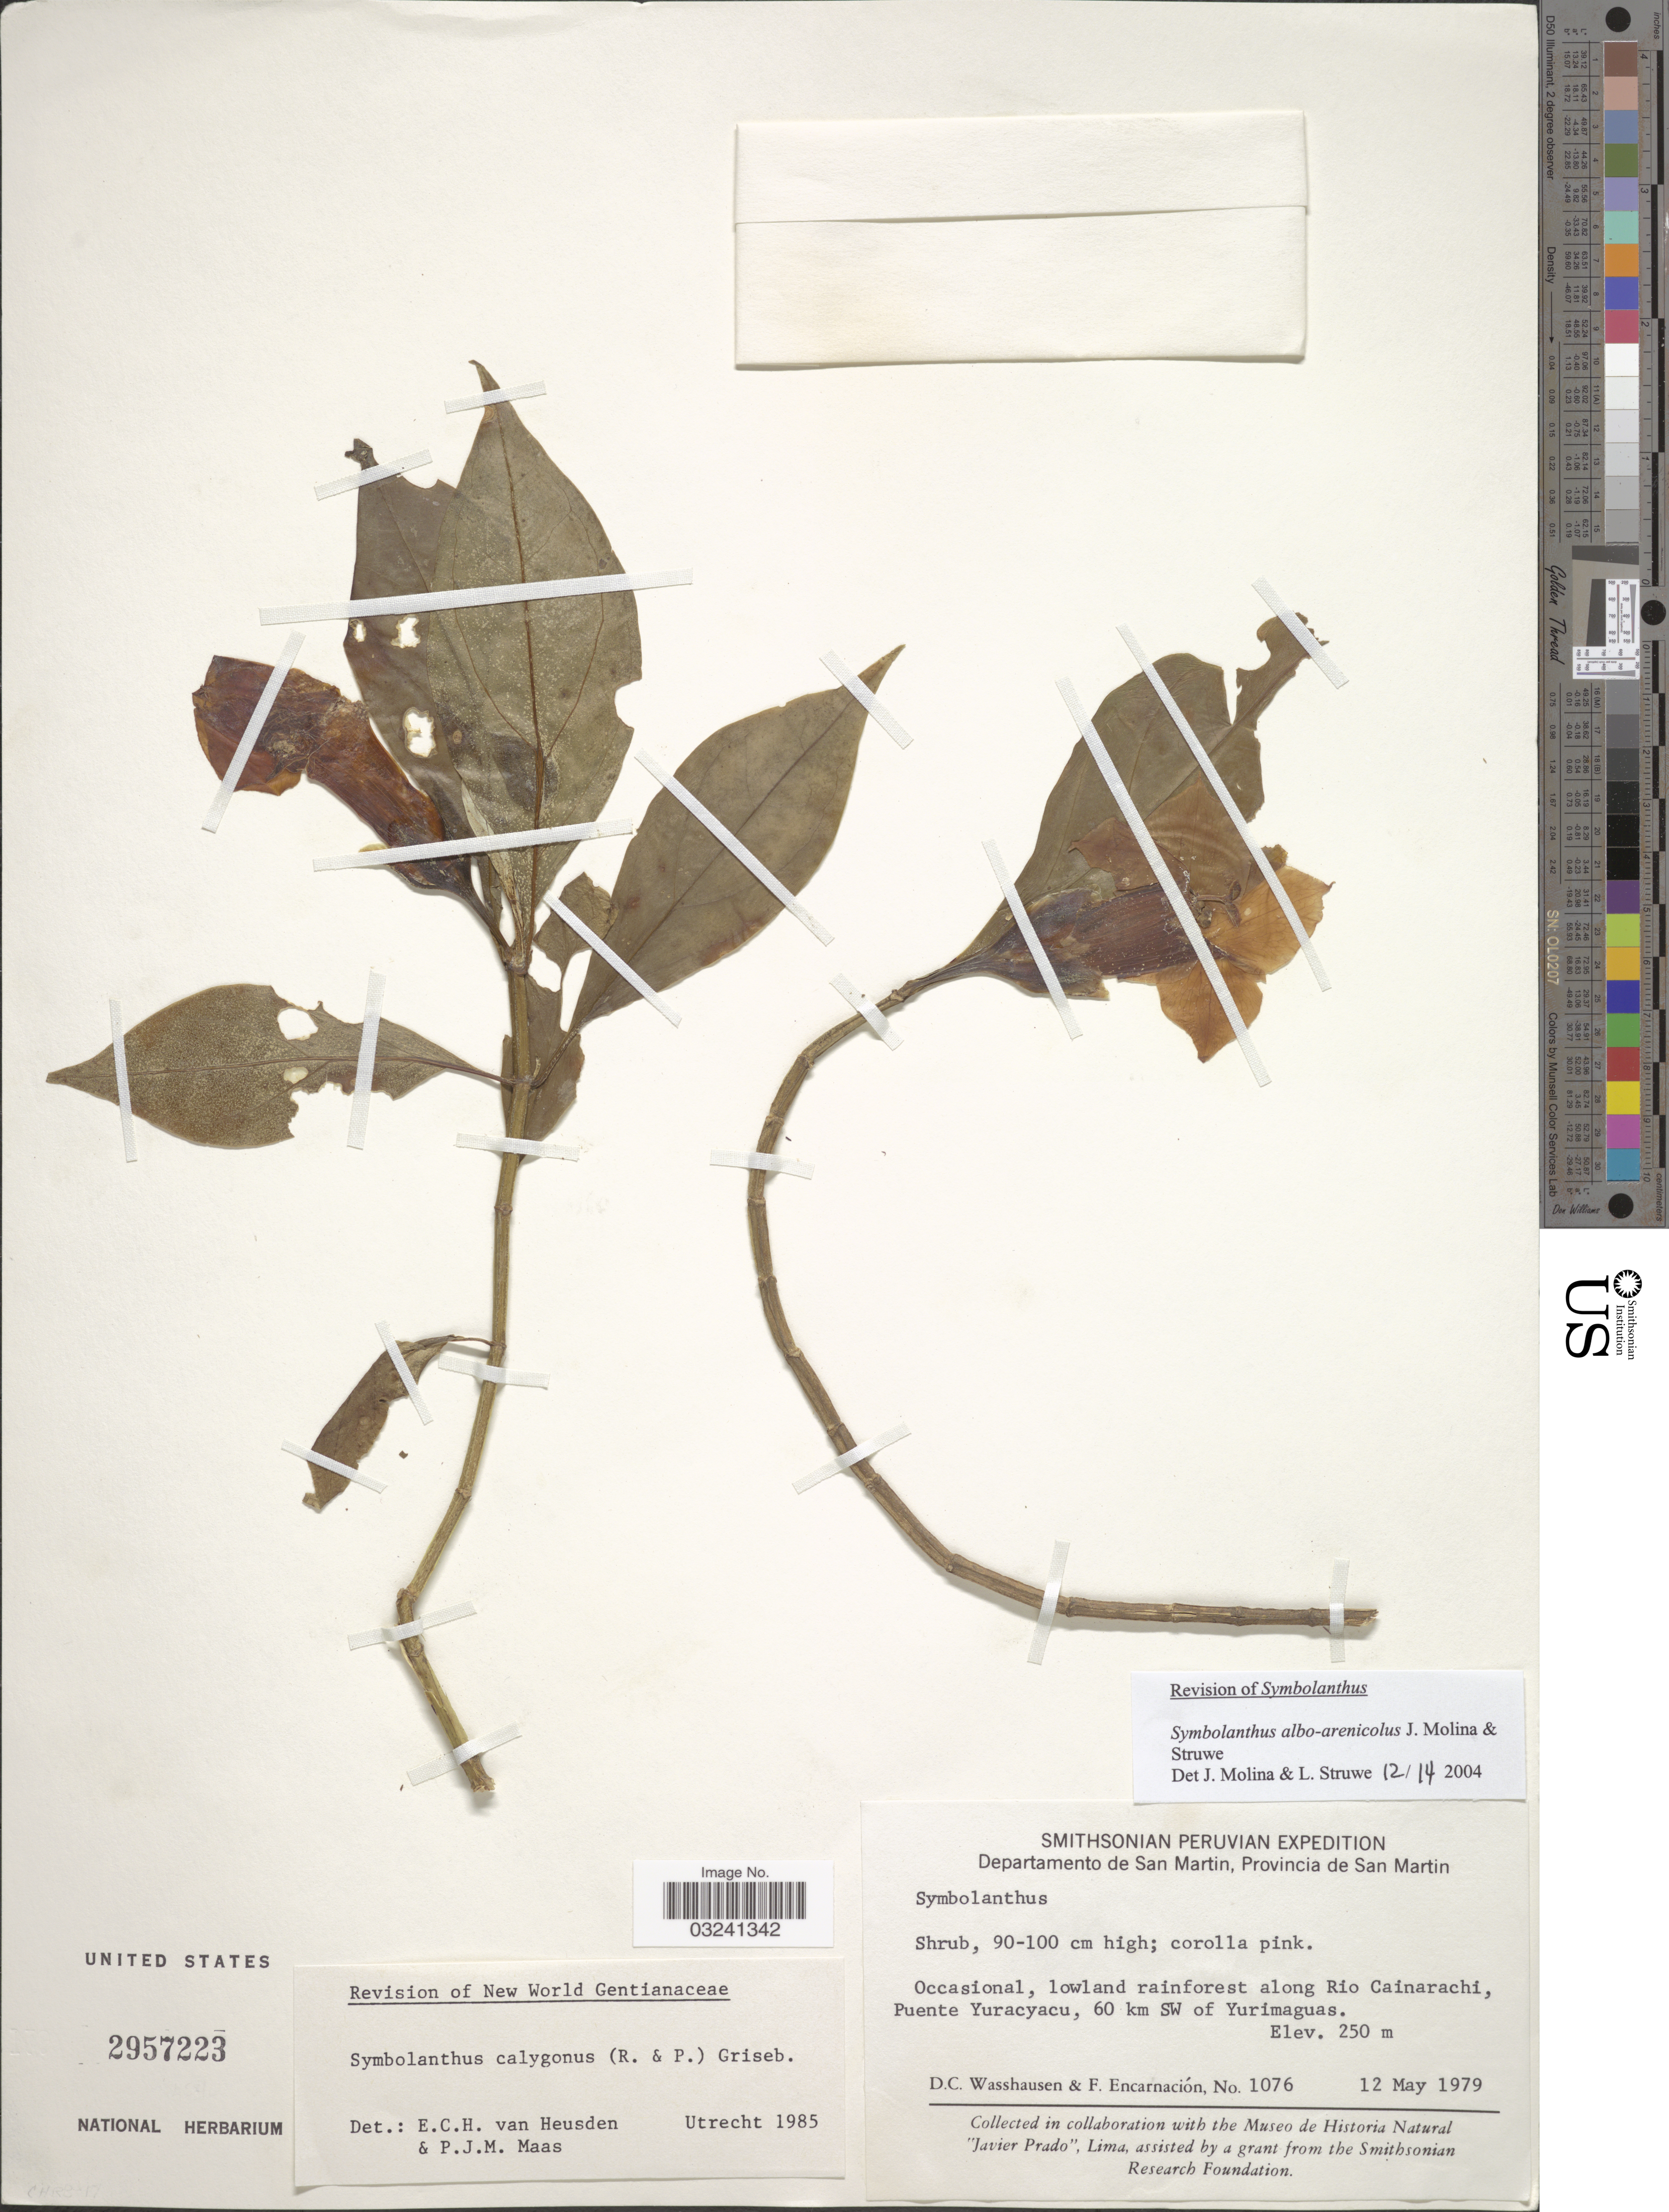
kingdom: Plantae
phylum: Tracheophyta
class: Magnoliopsida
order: Gentianales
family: Gentianaceae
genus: Symbolanthus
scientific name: Symbolanthus alboarenicola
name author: J.E. Molina & Struwe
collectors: D. C. Wasshausen & F. Encarnación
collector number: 1076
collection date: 1979-05-12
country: Peru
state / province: San Martín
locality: Departamento de San Martin, Provincia de San Martin. Lowland rainforest along Rio Cainarachi, Puente Yuracyacu, 60 km SW of Yurimaguas.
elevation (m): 250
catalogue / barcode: US 2957223